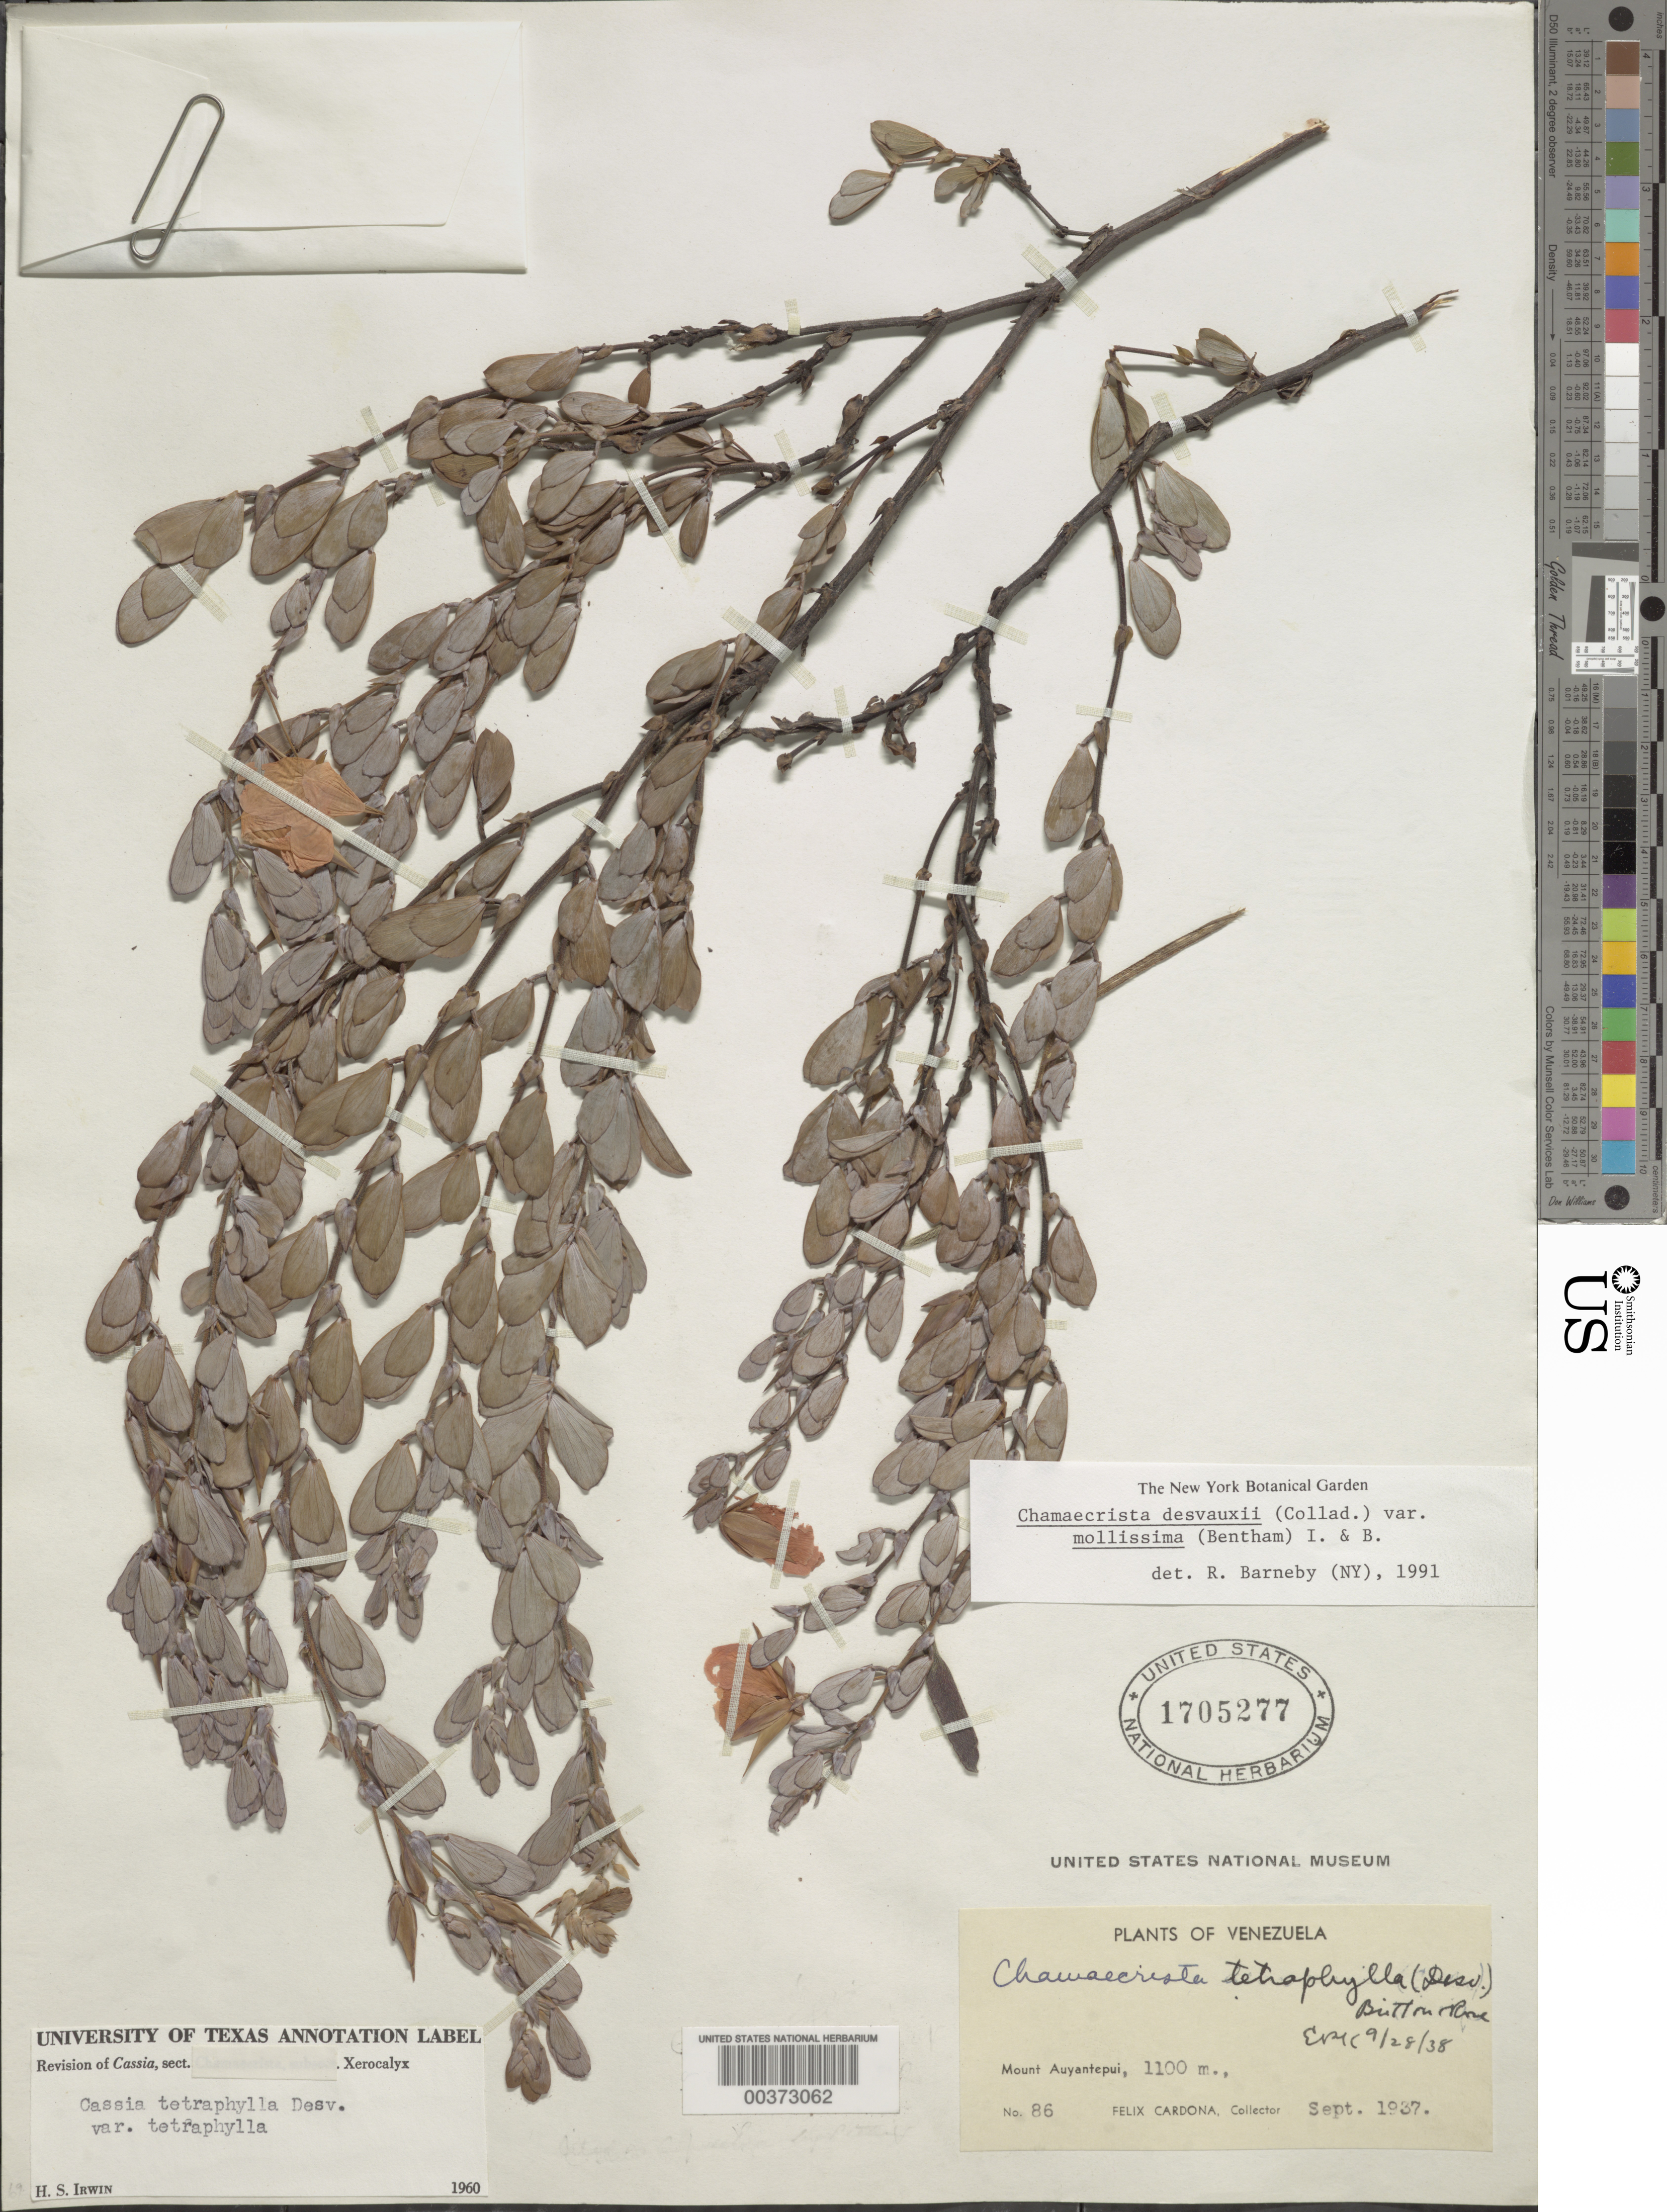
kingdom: Plantae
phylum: Tracheophyta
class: Magnoliopsida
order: Fabales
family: Fabaceae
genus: Chamaecrista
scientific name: Chamaecrista desvauxii var. mollissima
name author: (Benth.) H.S. Irwin & Barneby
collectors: F. Cardona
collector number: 86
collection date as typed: Sep 1937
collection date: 1937-09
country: Venezuela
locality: Mount auyantepui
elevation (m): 1100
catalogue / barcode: US 1705277